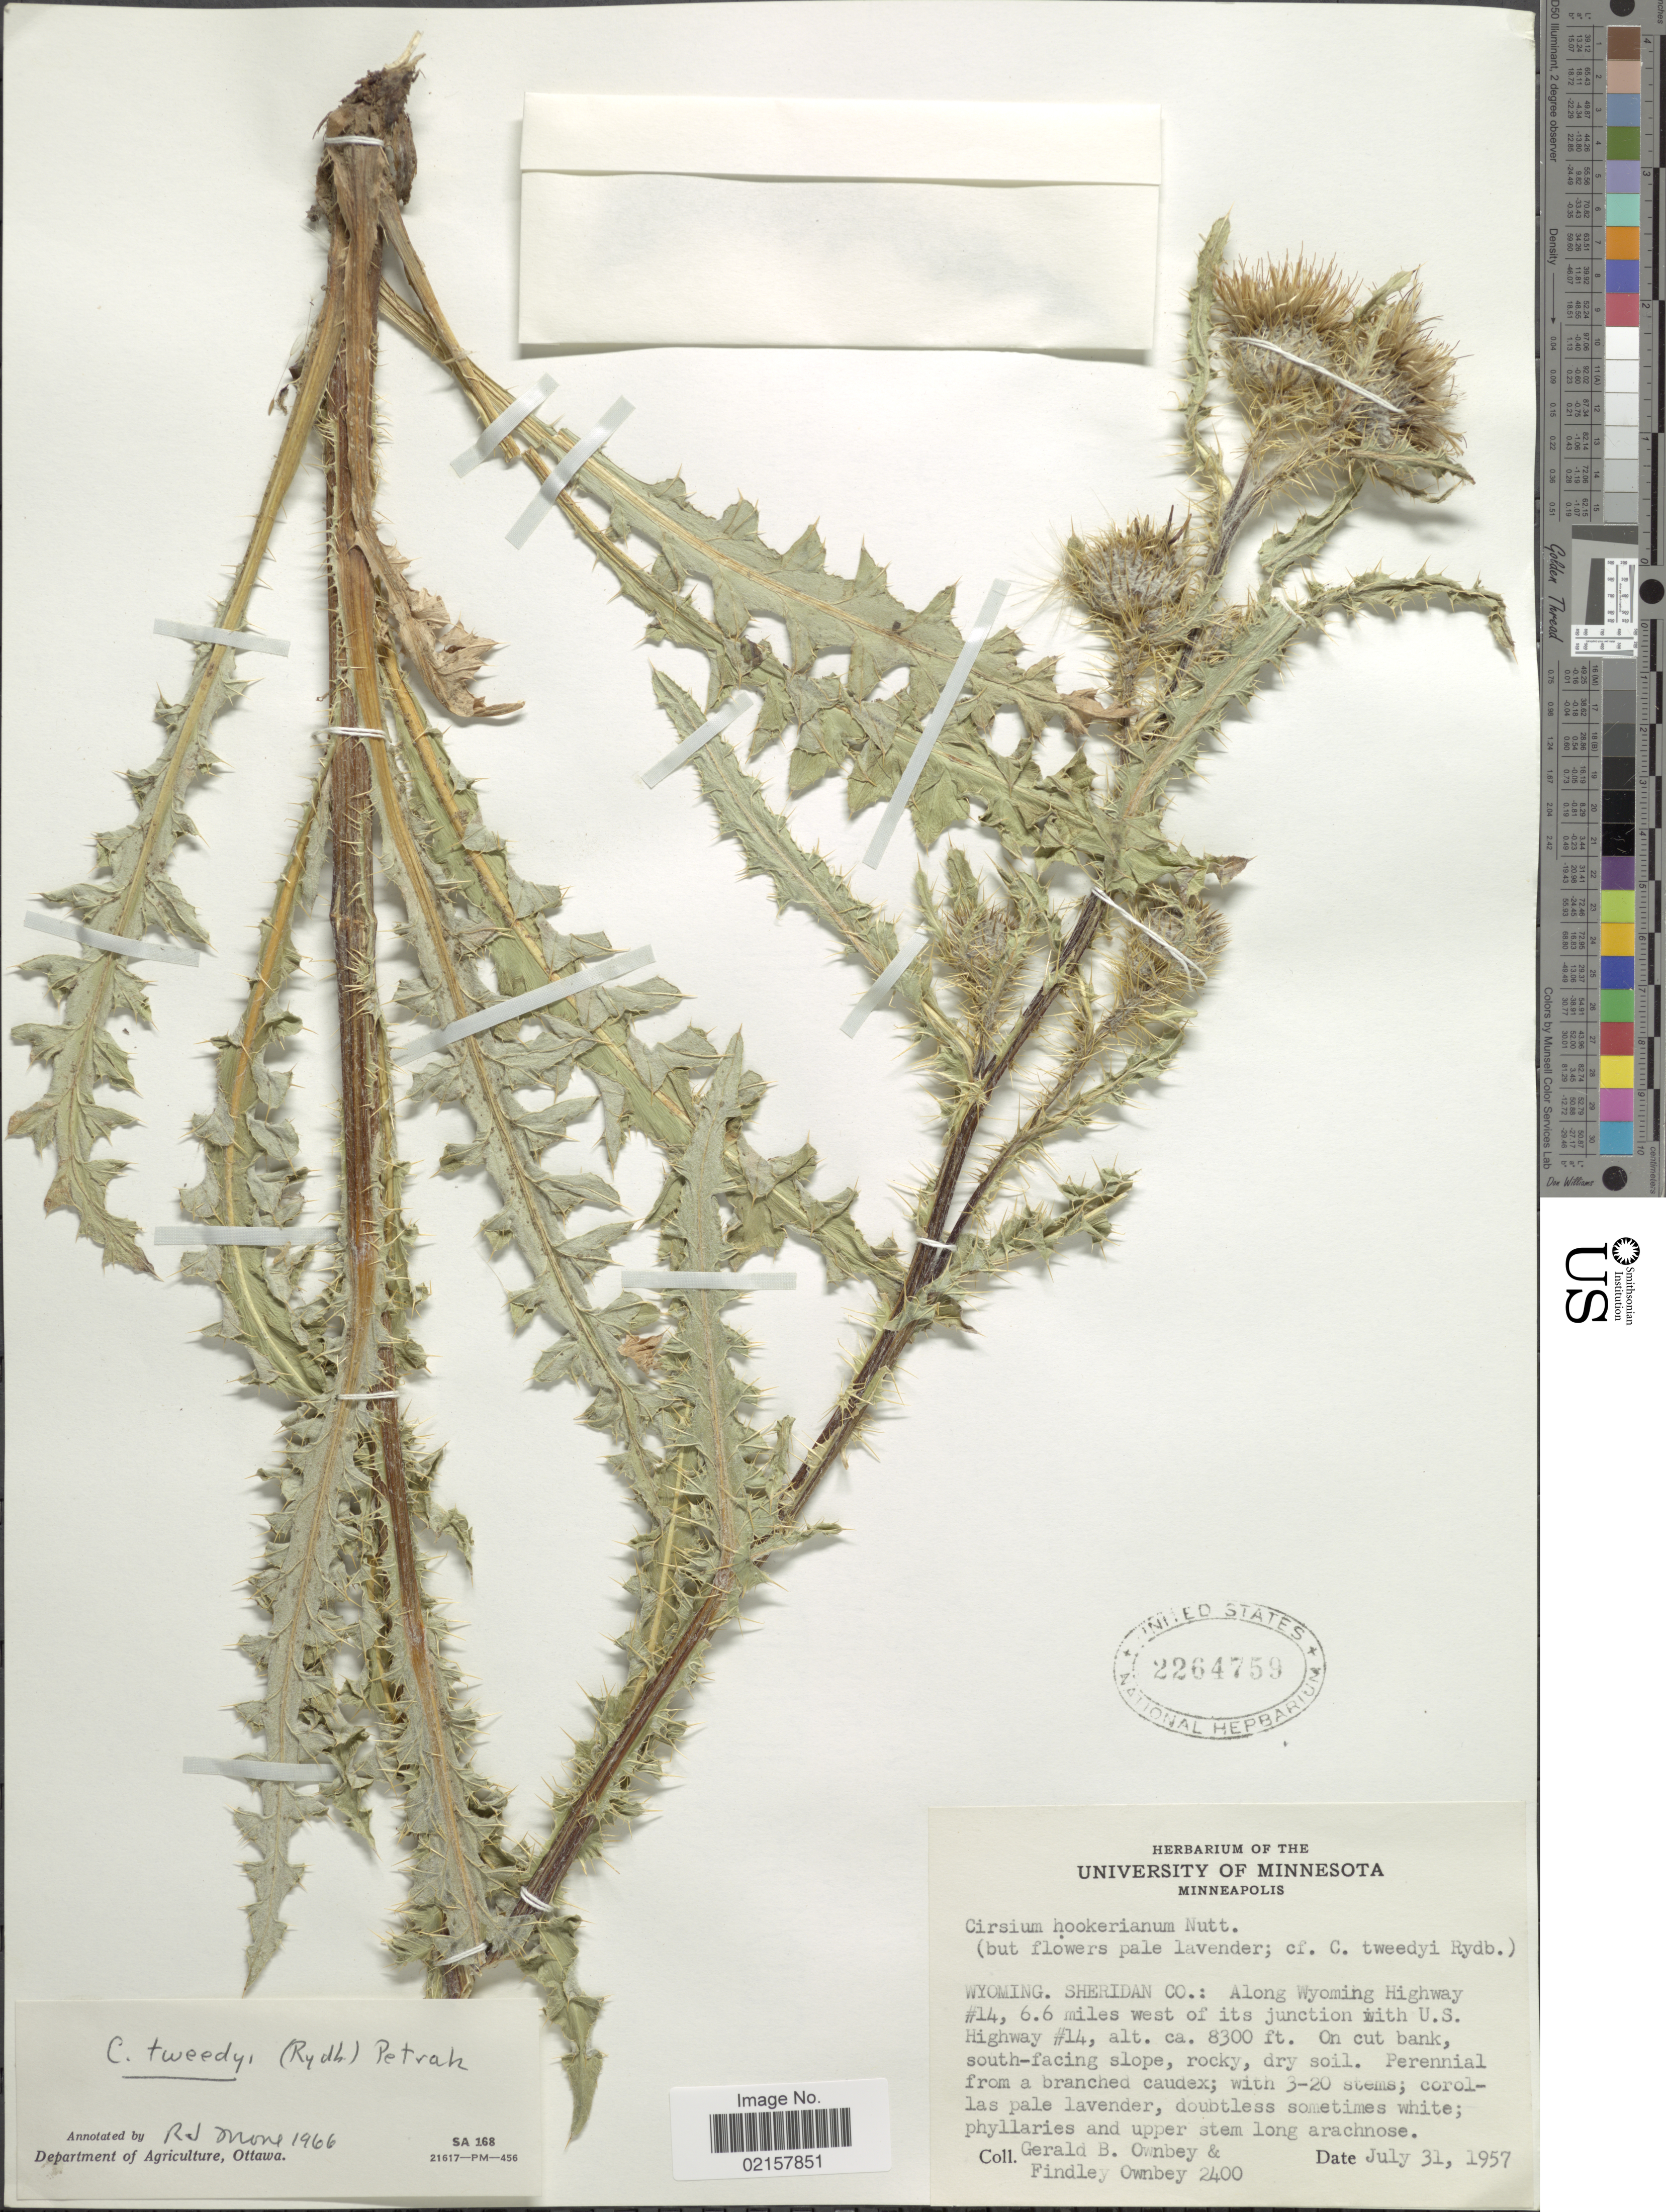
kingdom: Plantae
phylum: Tracheophyta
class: Magnoliopsida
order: Asterales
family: Asteraceae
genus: Cirsium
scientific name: Cirsium eatonii var. murdockii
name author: S.L. Welsh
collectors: G. B. Ownbey & F. Ownbey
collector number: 2400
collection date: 1957-07-31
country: United States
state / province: Wyoming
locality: Sheridan Co.: along Wyoming Highway #14, 6.6 miles west of its junction with U.S. Highway #14, on cut bank, south-facing slope.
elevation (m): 2530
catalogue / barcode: US 2264759